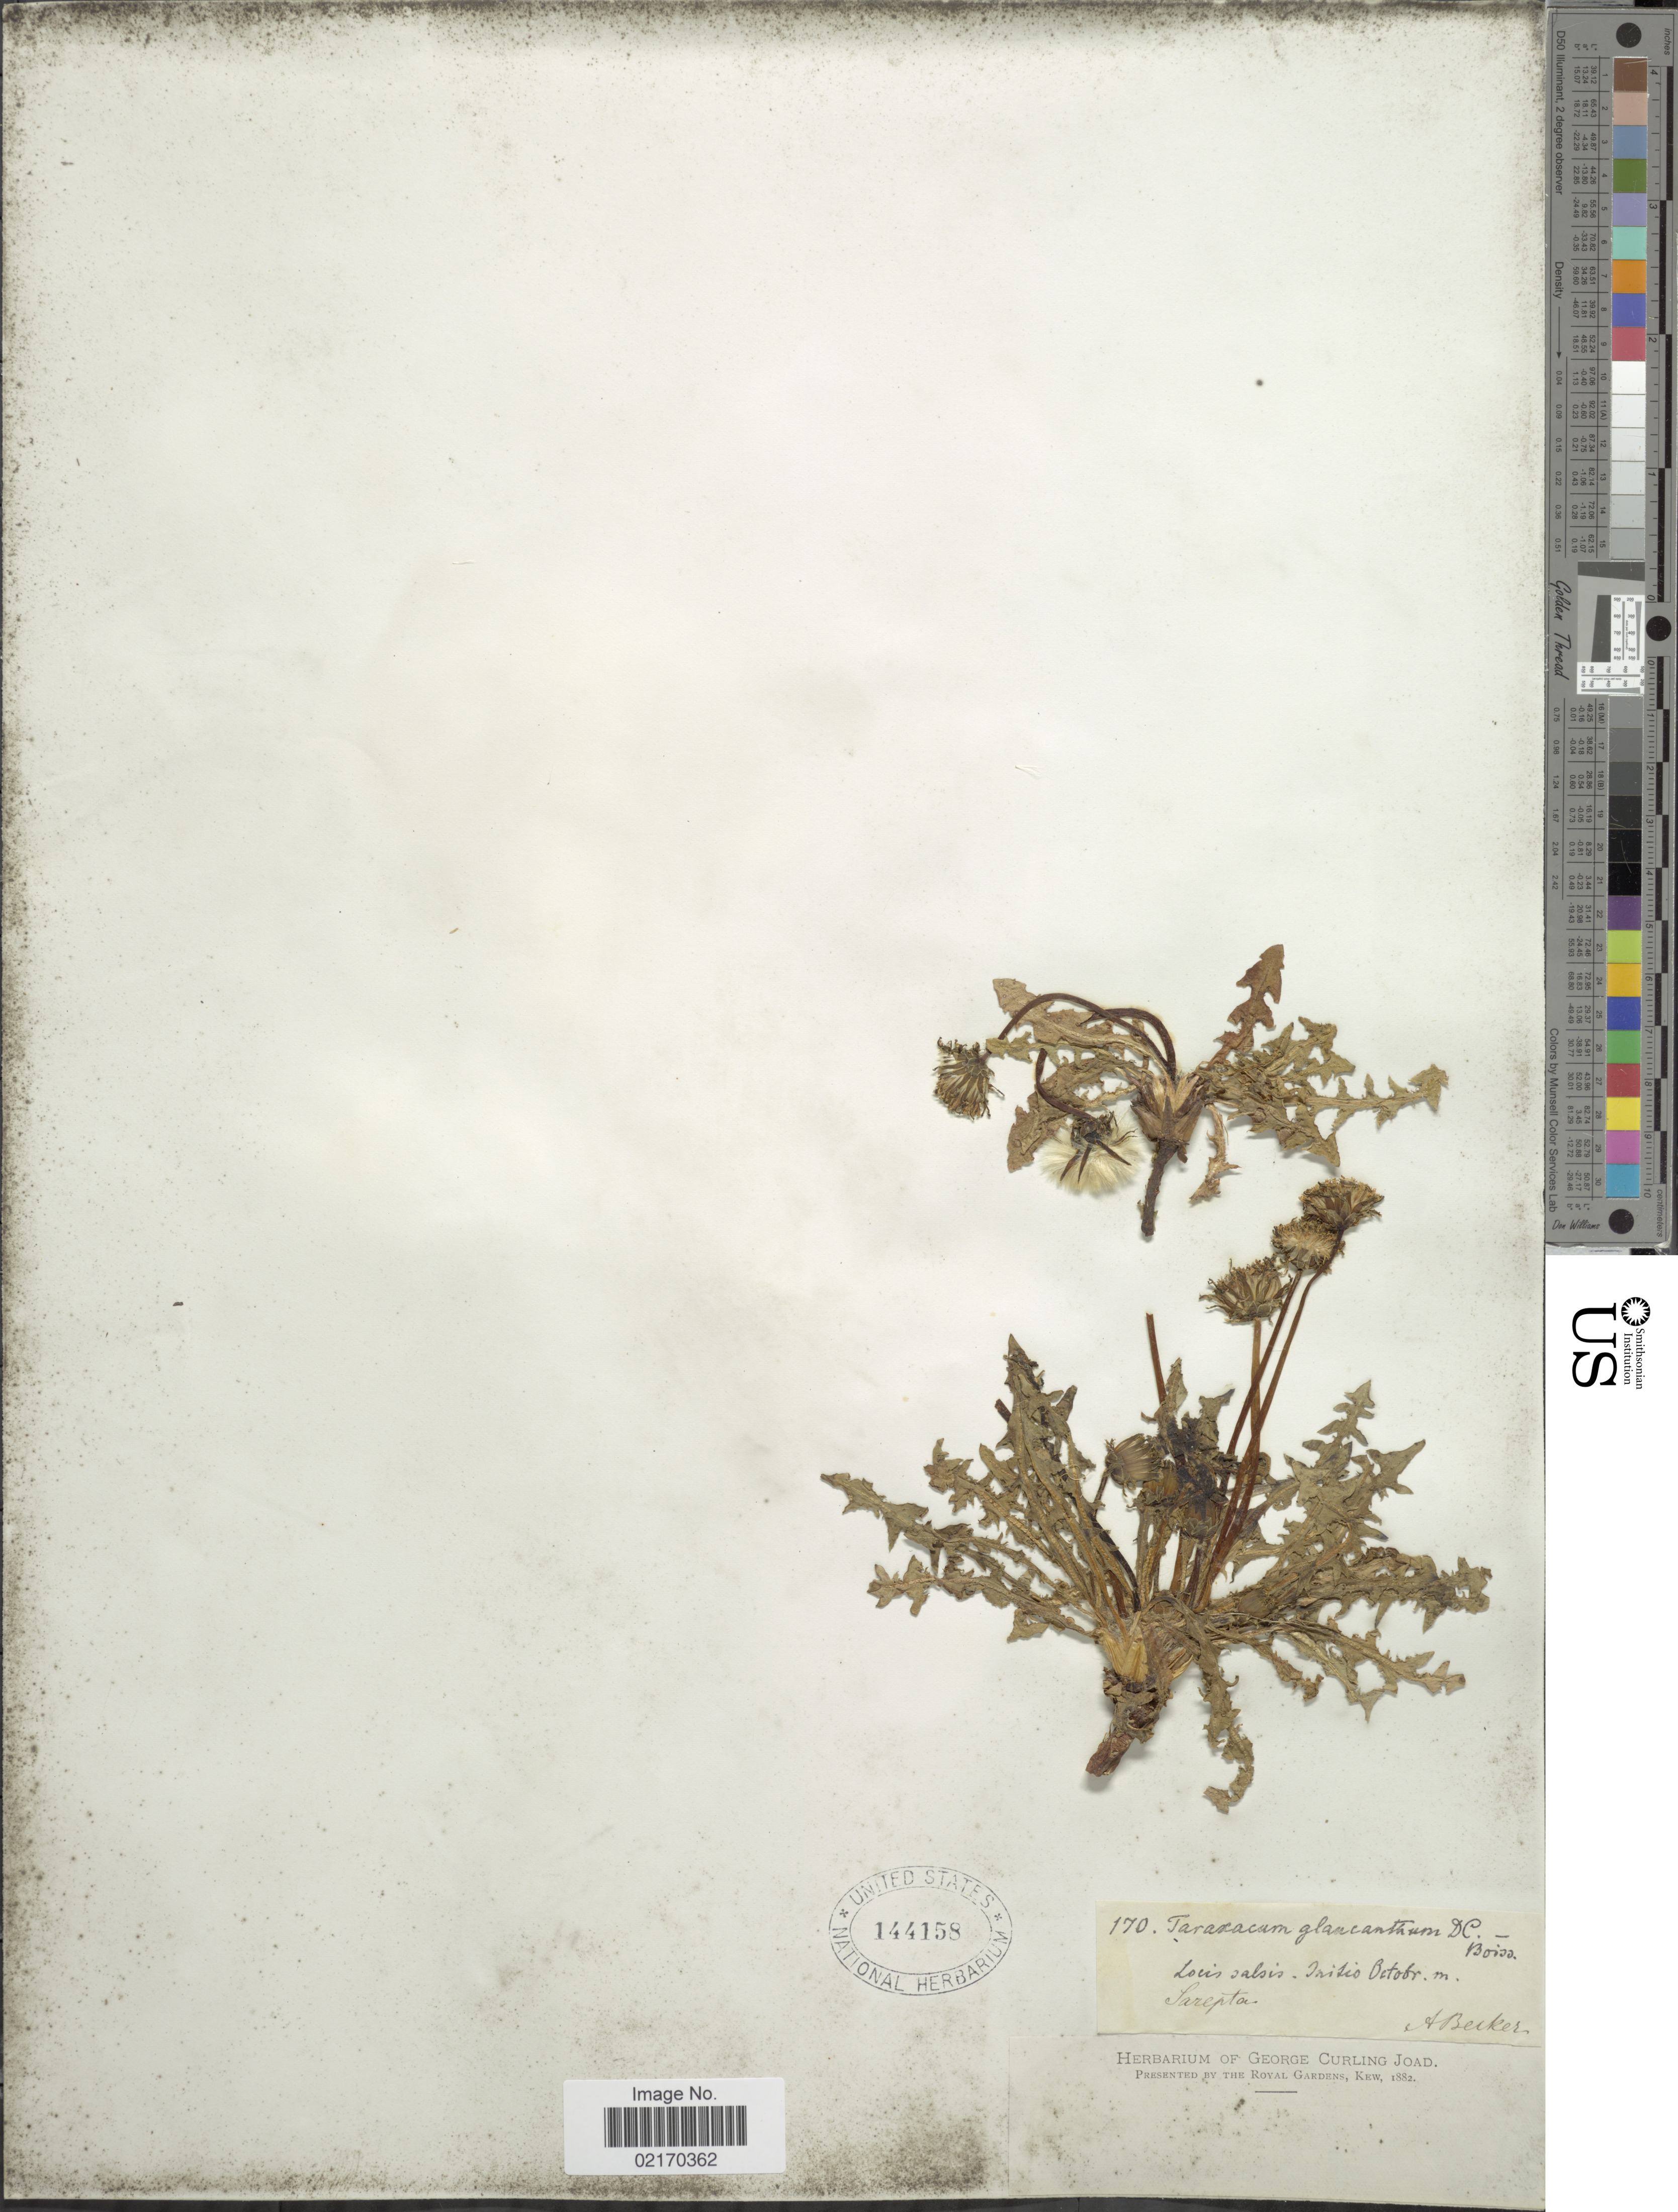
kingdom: Plantae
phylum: Tracheophyta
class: Magnoliopsida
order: Asterales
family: Asteraceae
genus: Taraxacum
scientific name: Taraxacum glaucanthum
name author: (Ledeb.) DC.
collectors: A. Becker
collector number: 170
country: Russian Federation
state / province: Volgograd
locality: Sarepta.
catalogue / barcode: US 144158